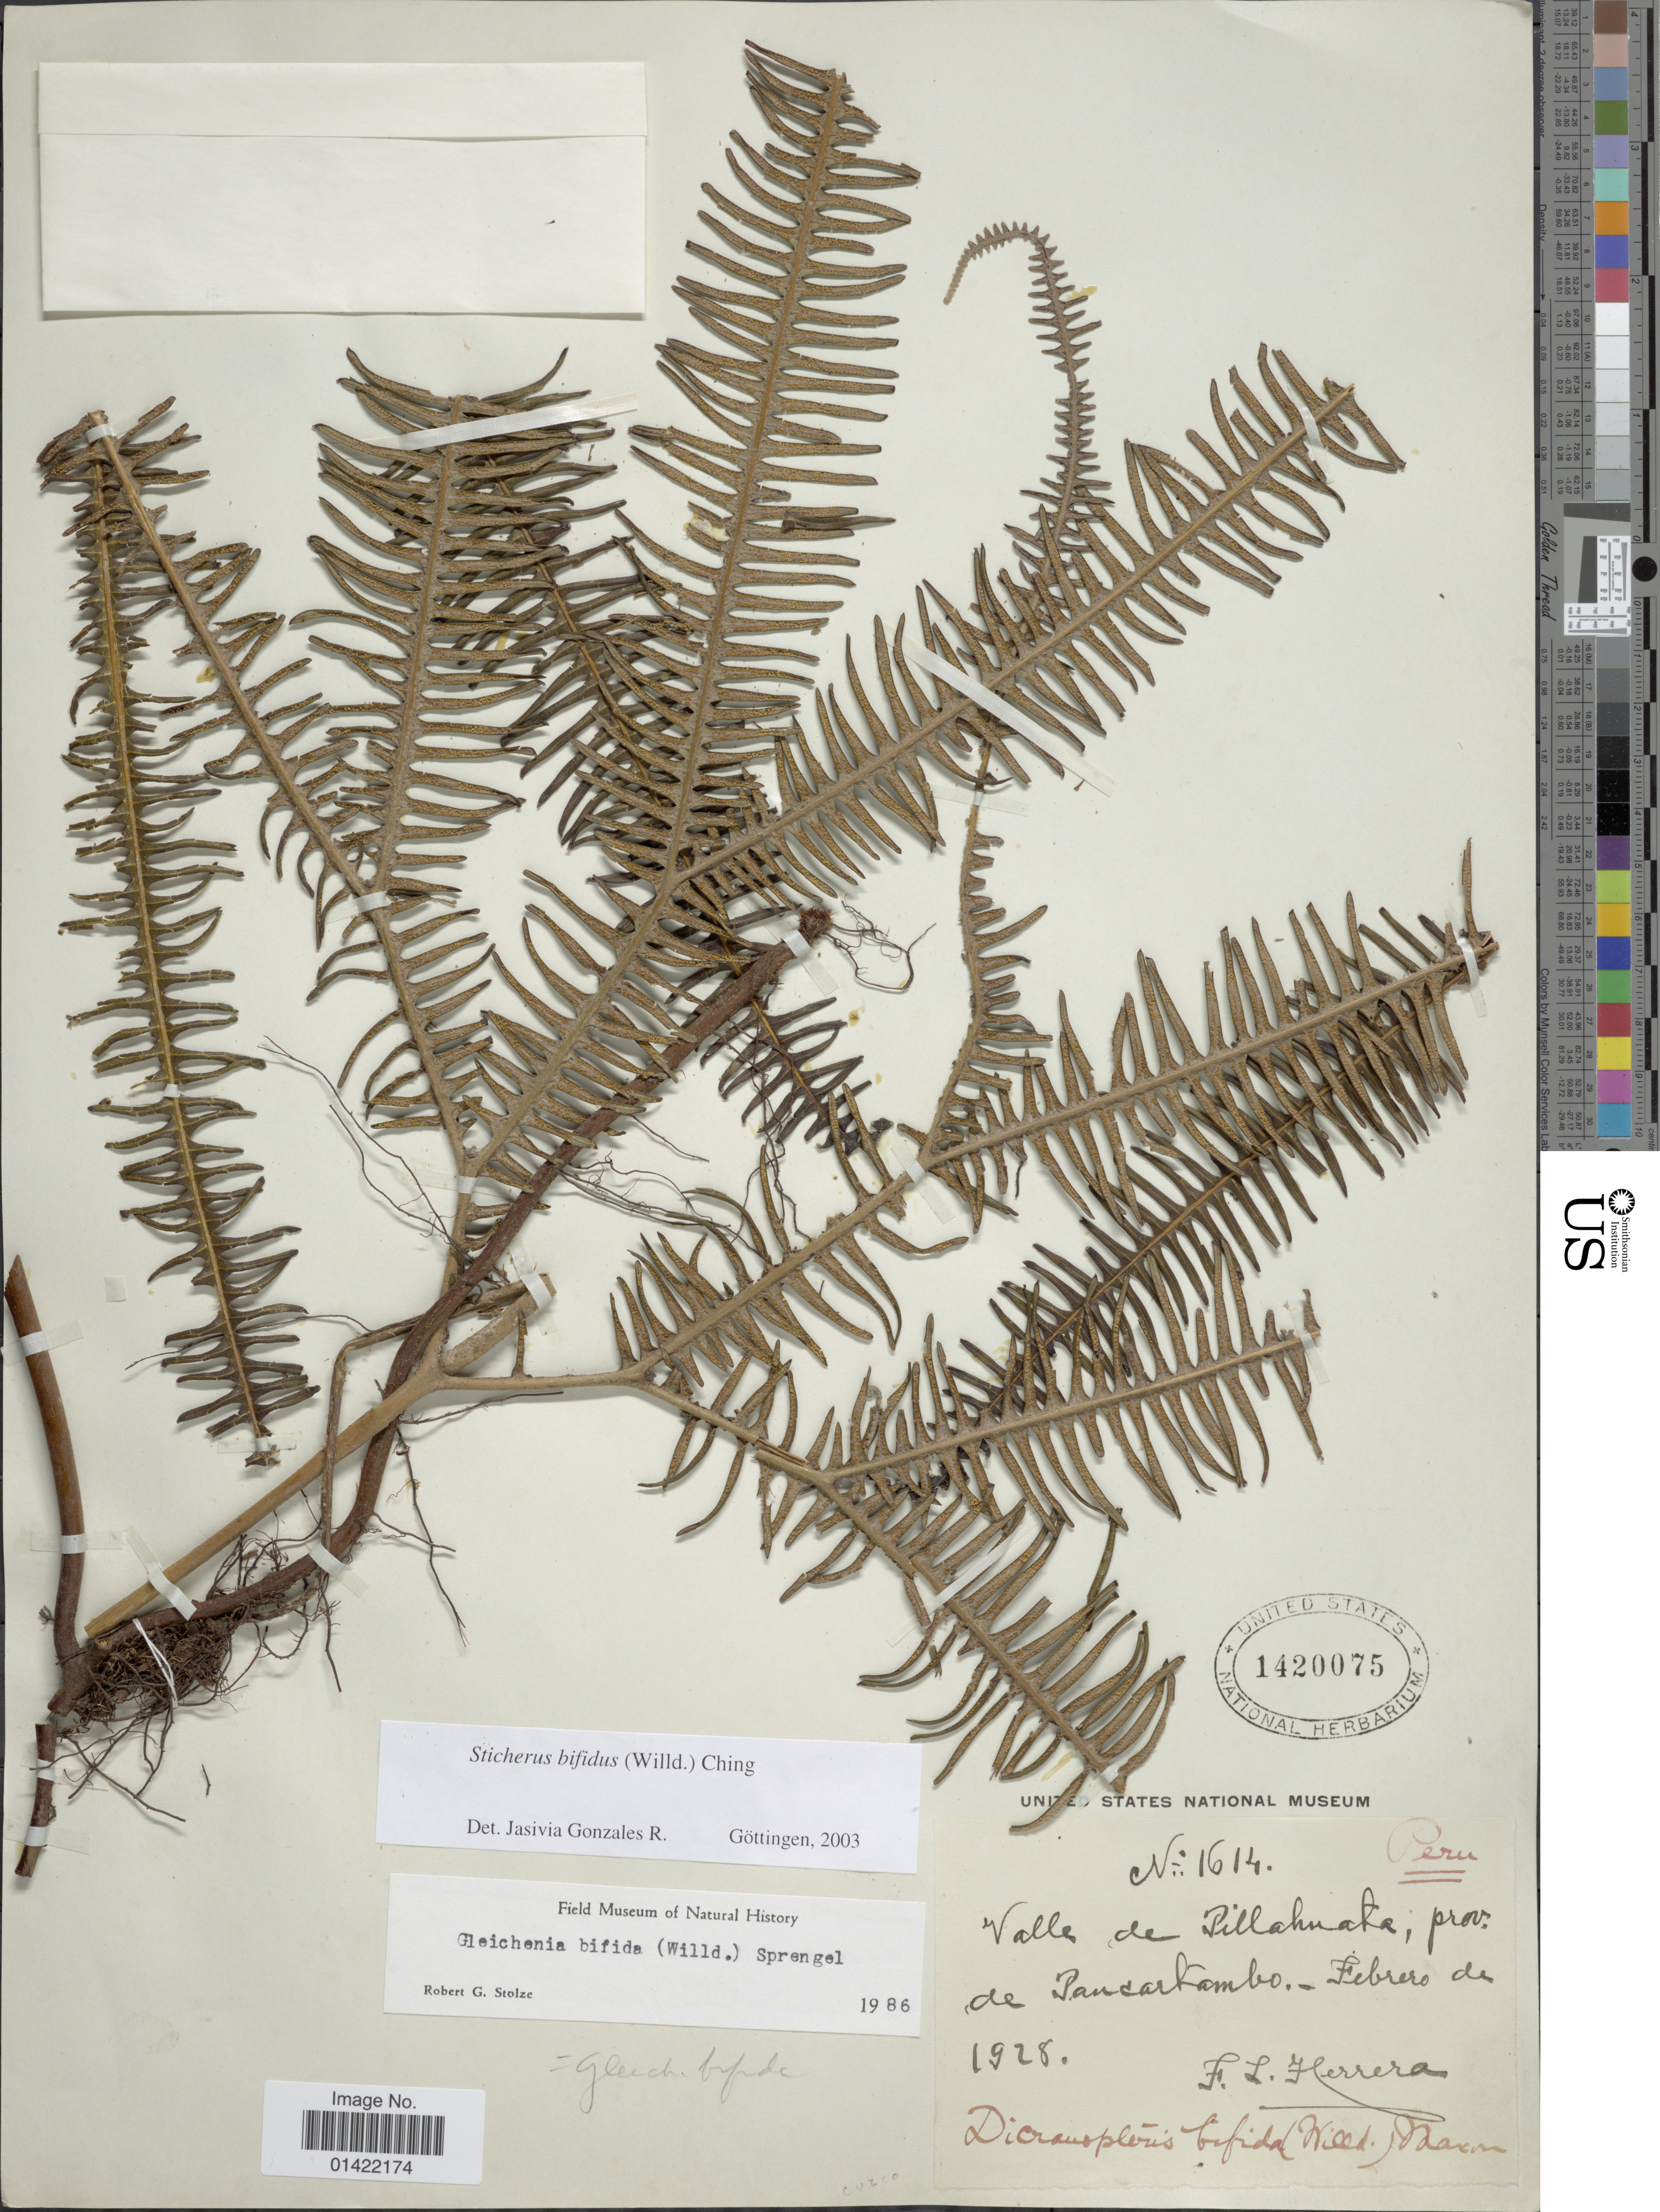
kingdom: Plantae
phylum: Tracheophyta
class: Polypodiopsida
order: Gleicheniales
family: Gleicheniaceae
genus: Sticherus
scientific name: Sticherus bifidus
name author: (Willd.) Ching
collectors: F. L. Herrera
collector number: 1614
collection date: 1928-02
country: Peru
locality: Valle de Pillahuata, prov. de Paucartambo.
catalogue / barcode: US 1420075